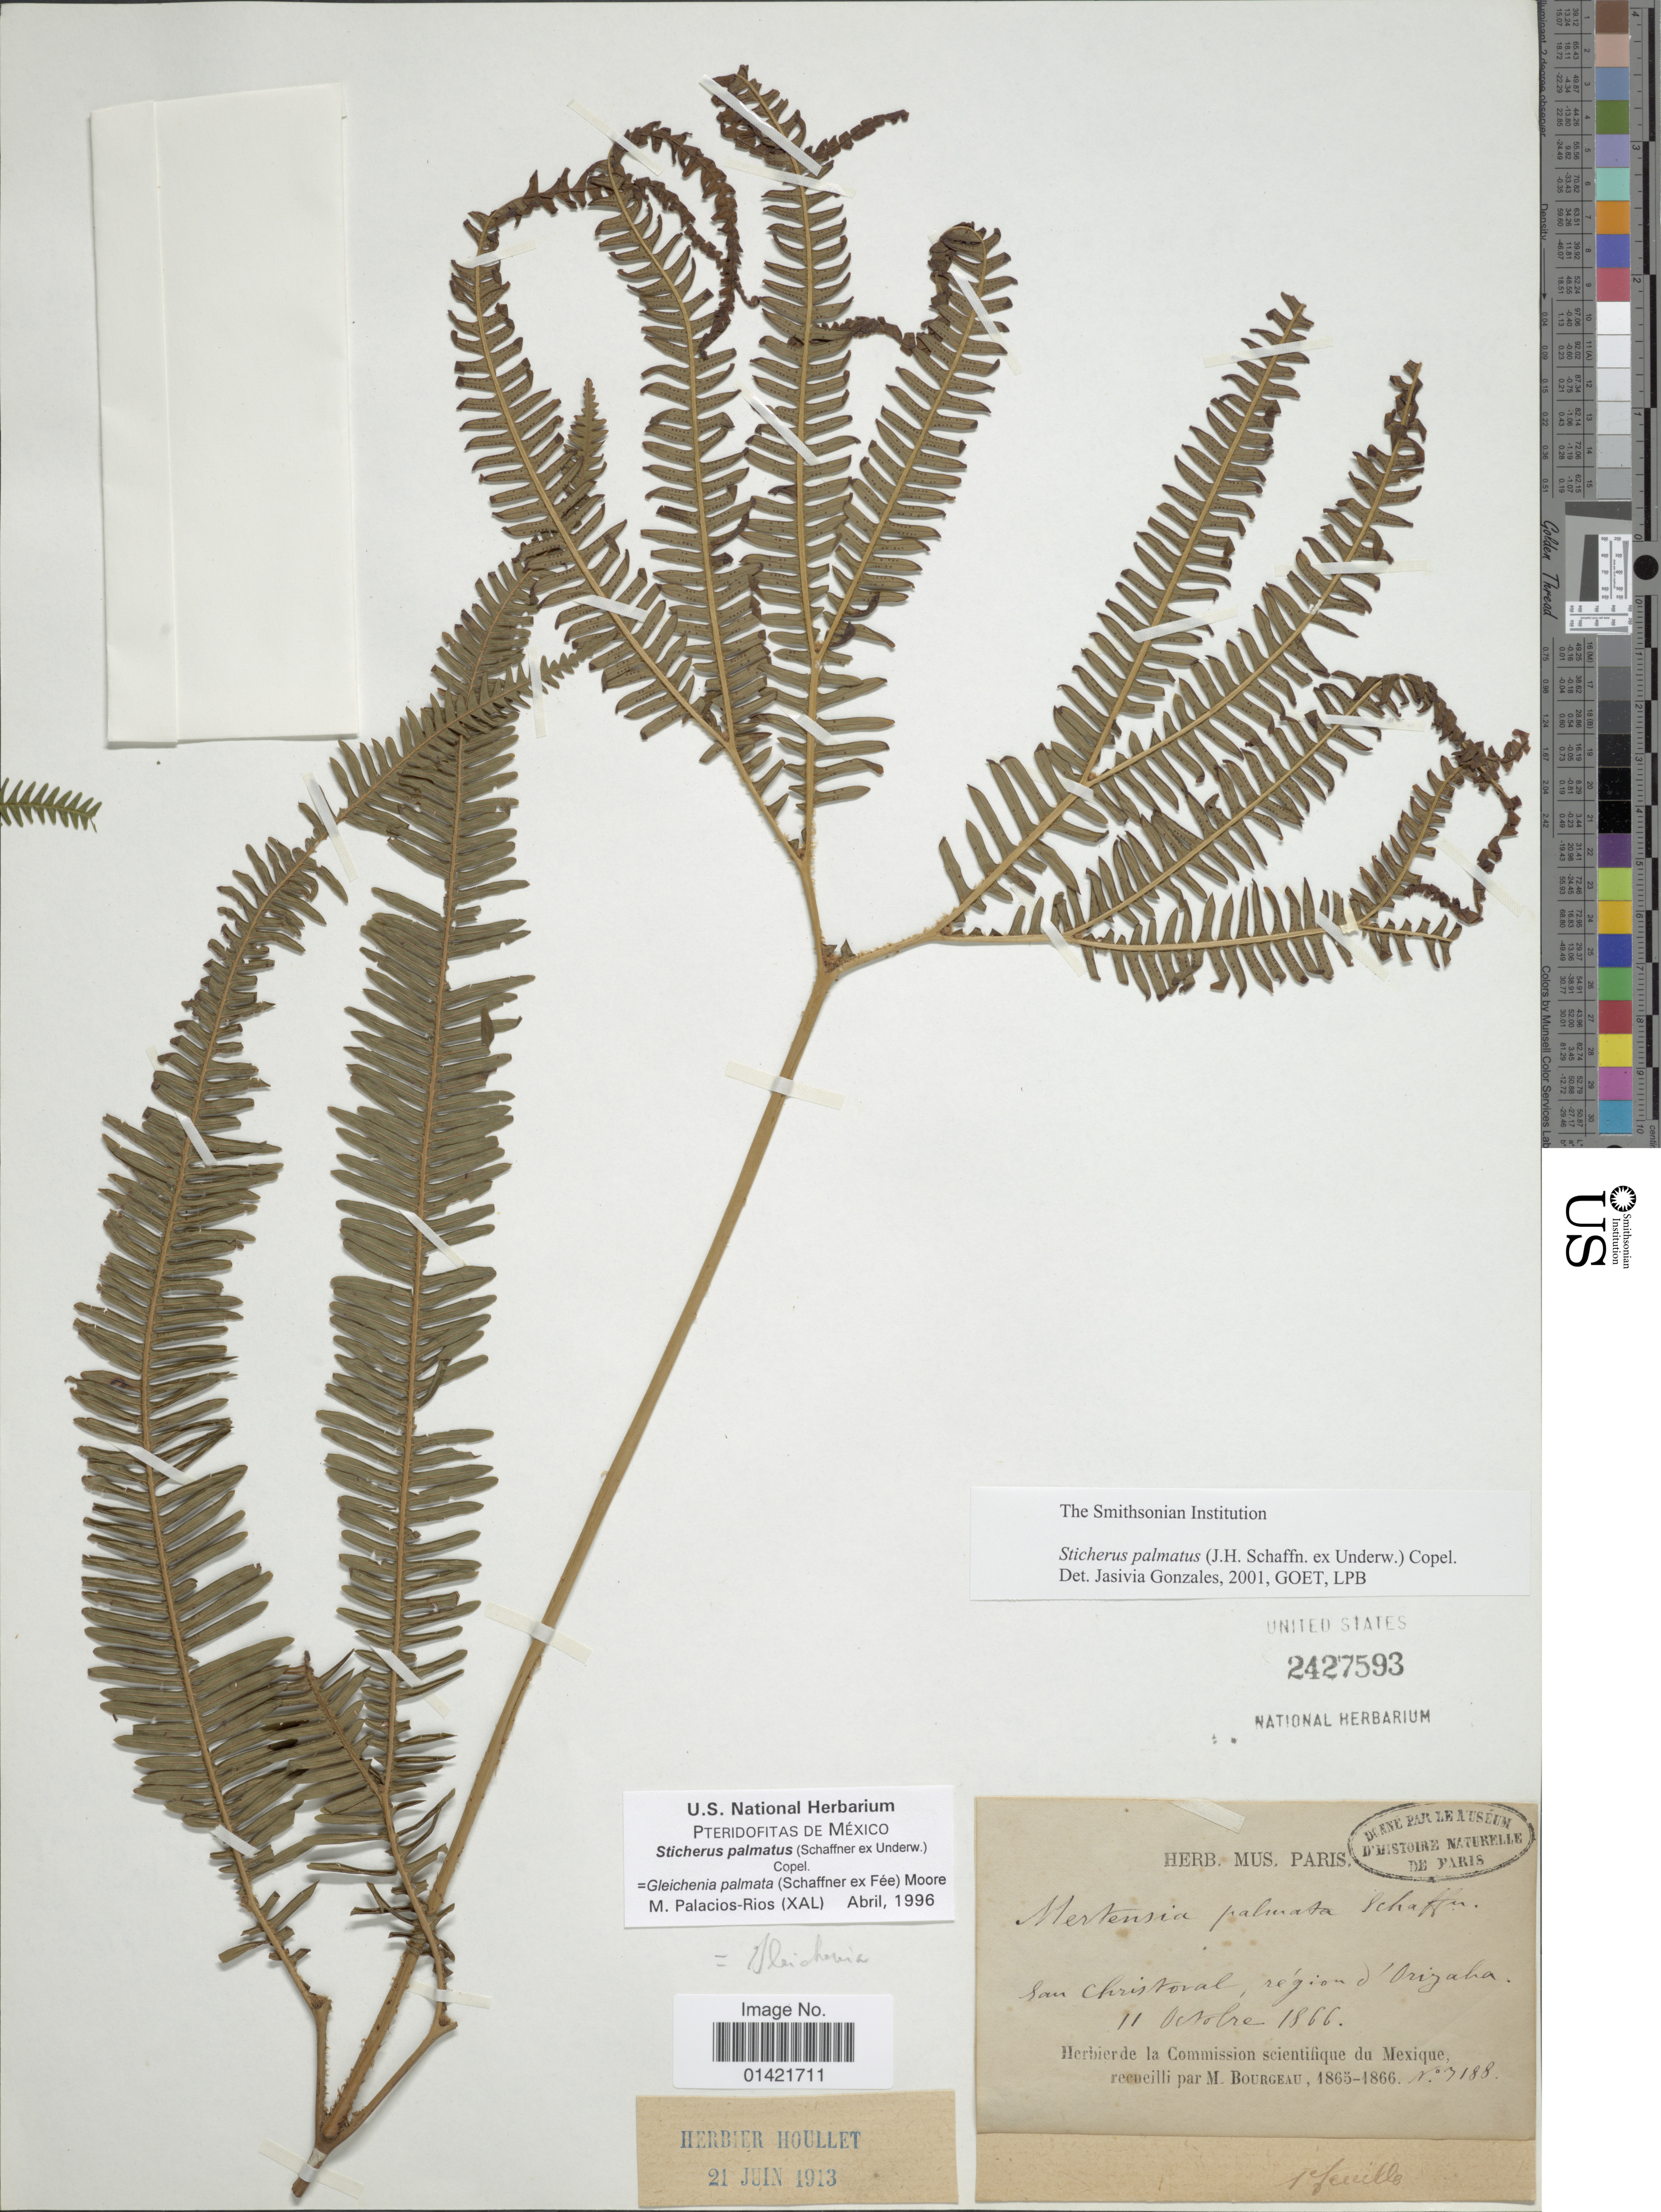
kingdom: Plantae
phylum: Tracheophyta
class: Polypodiopsida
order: Gleicheniales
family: Gleicheniaceae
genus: Sticherus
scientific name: Sticherus furcatus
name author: (L.) Ching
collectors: Herb. Mus. Paris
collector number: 7188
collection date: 1866-10-11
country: Mexico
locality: San Christoval, region d' Orizaba.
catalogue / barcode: US 2426593